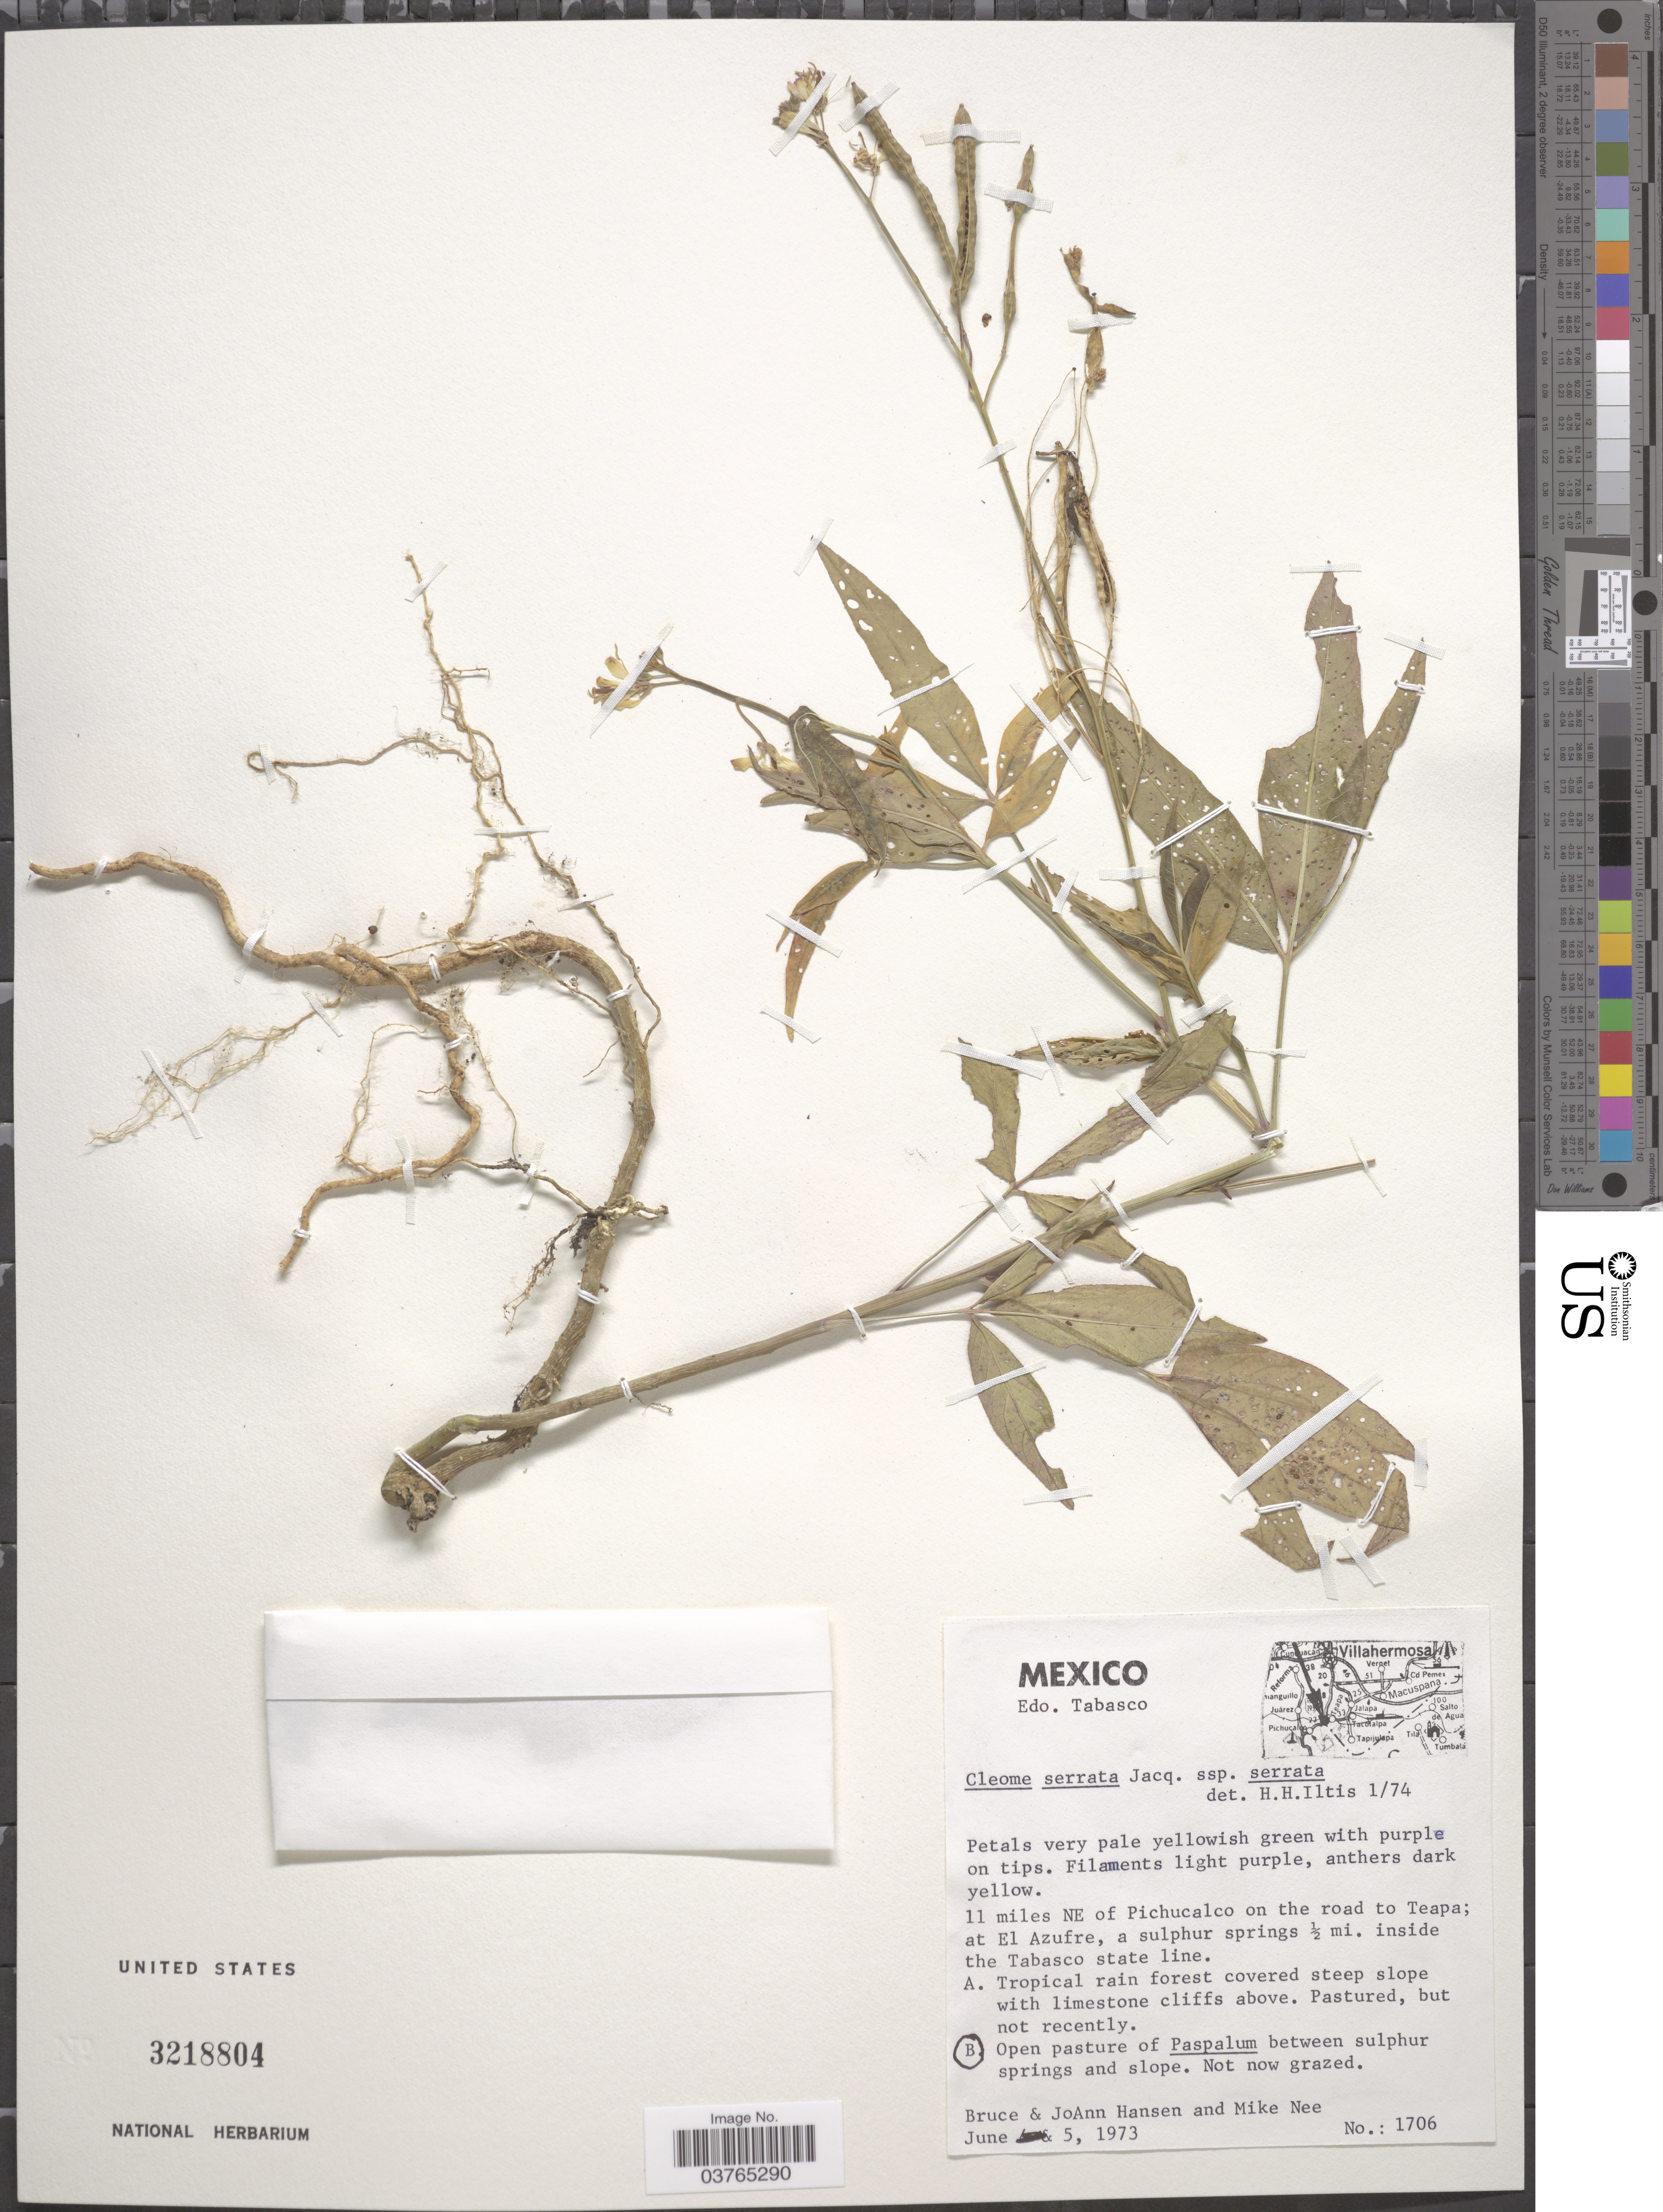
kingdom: Plantae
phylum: Tracheophyta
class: Magnoliopsida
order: Brassicales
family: Cleomaceae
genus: Cleoserrata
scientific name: Cleoserrata serrata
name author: (Jacq.) Iltis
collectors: B. Hansen, J. Hansen & M. Nee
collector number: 1706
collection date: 1973-06-05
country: Mexico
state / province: Tabasco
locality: Edo. Tabasco. 11 miles NE of Pichucalco on the road to Teapa; at El Azufre, a sulphur springs ½ mi. inside the Tabasco state line.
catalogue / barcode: US 3218804